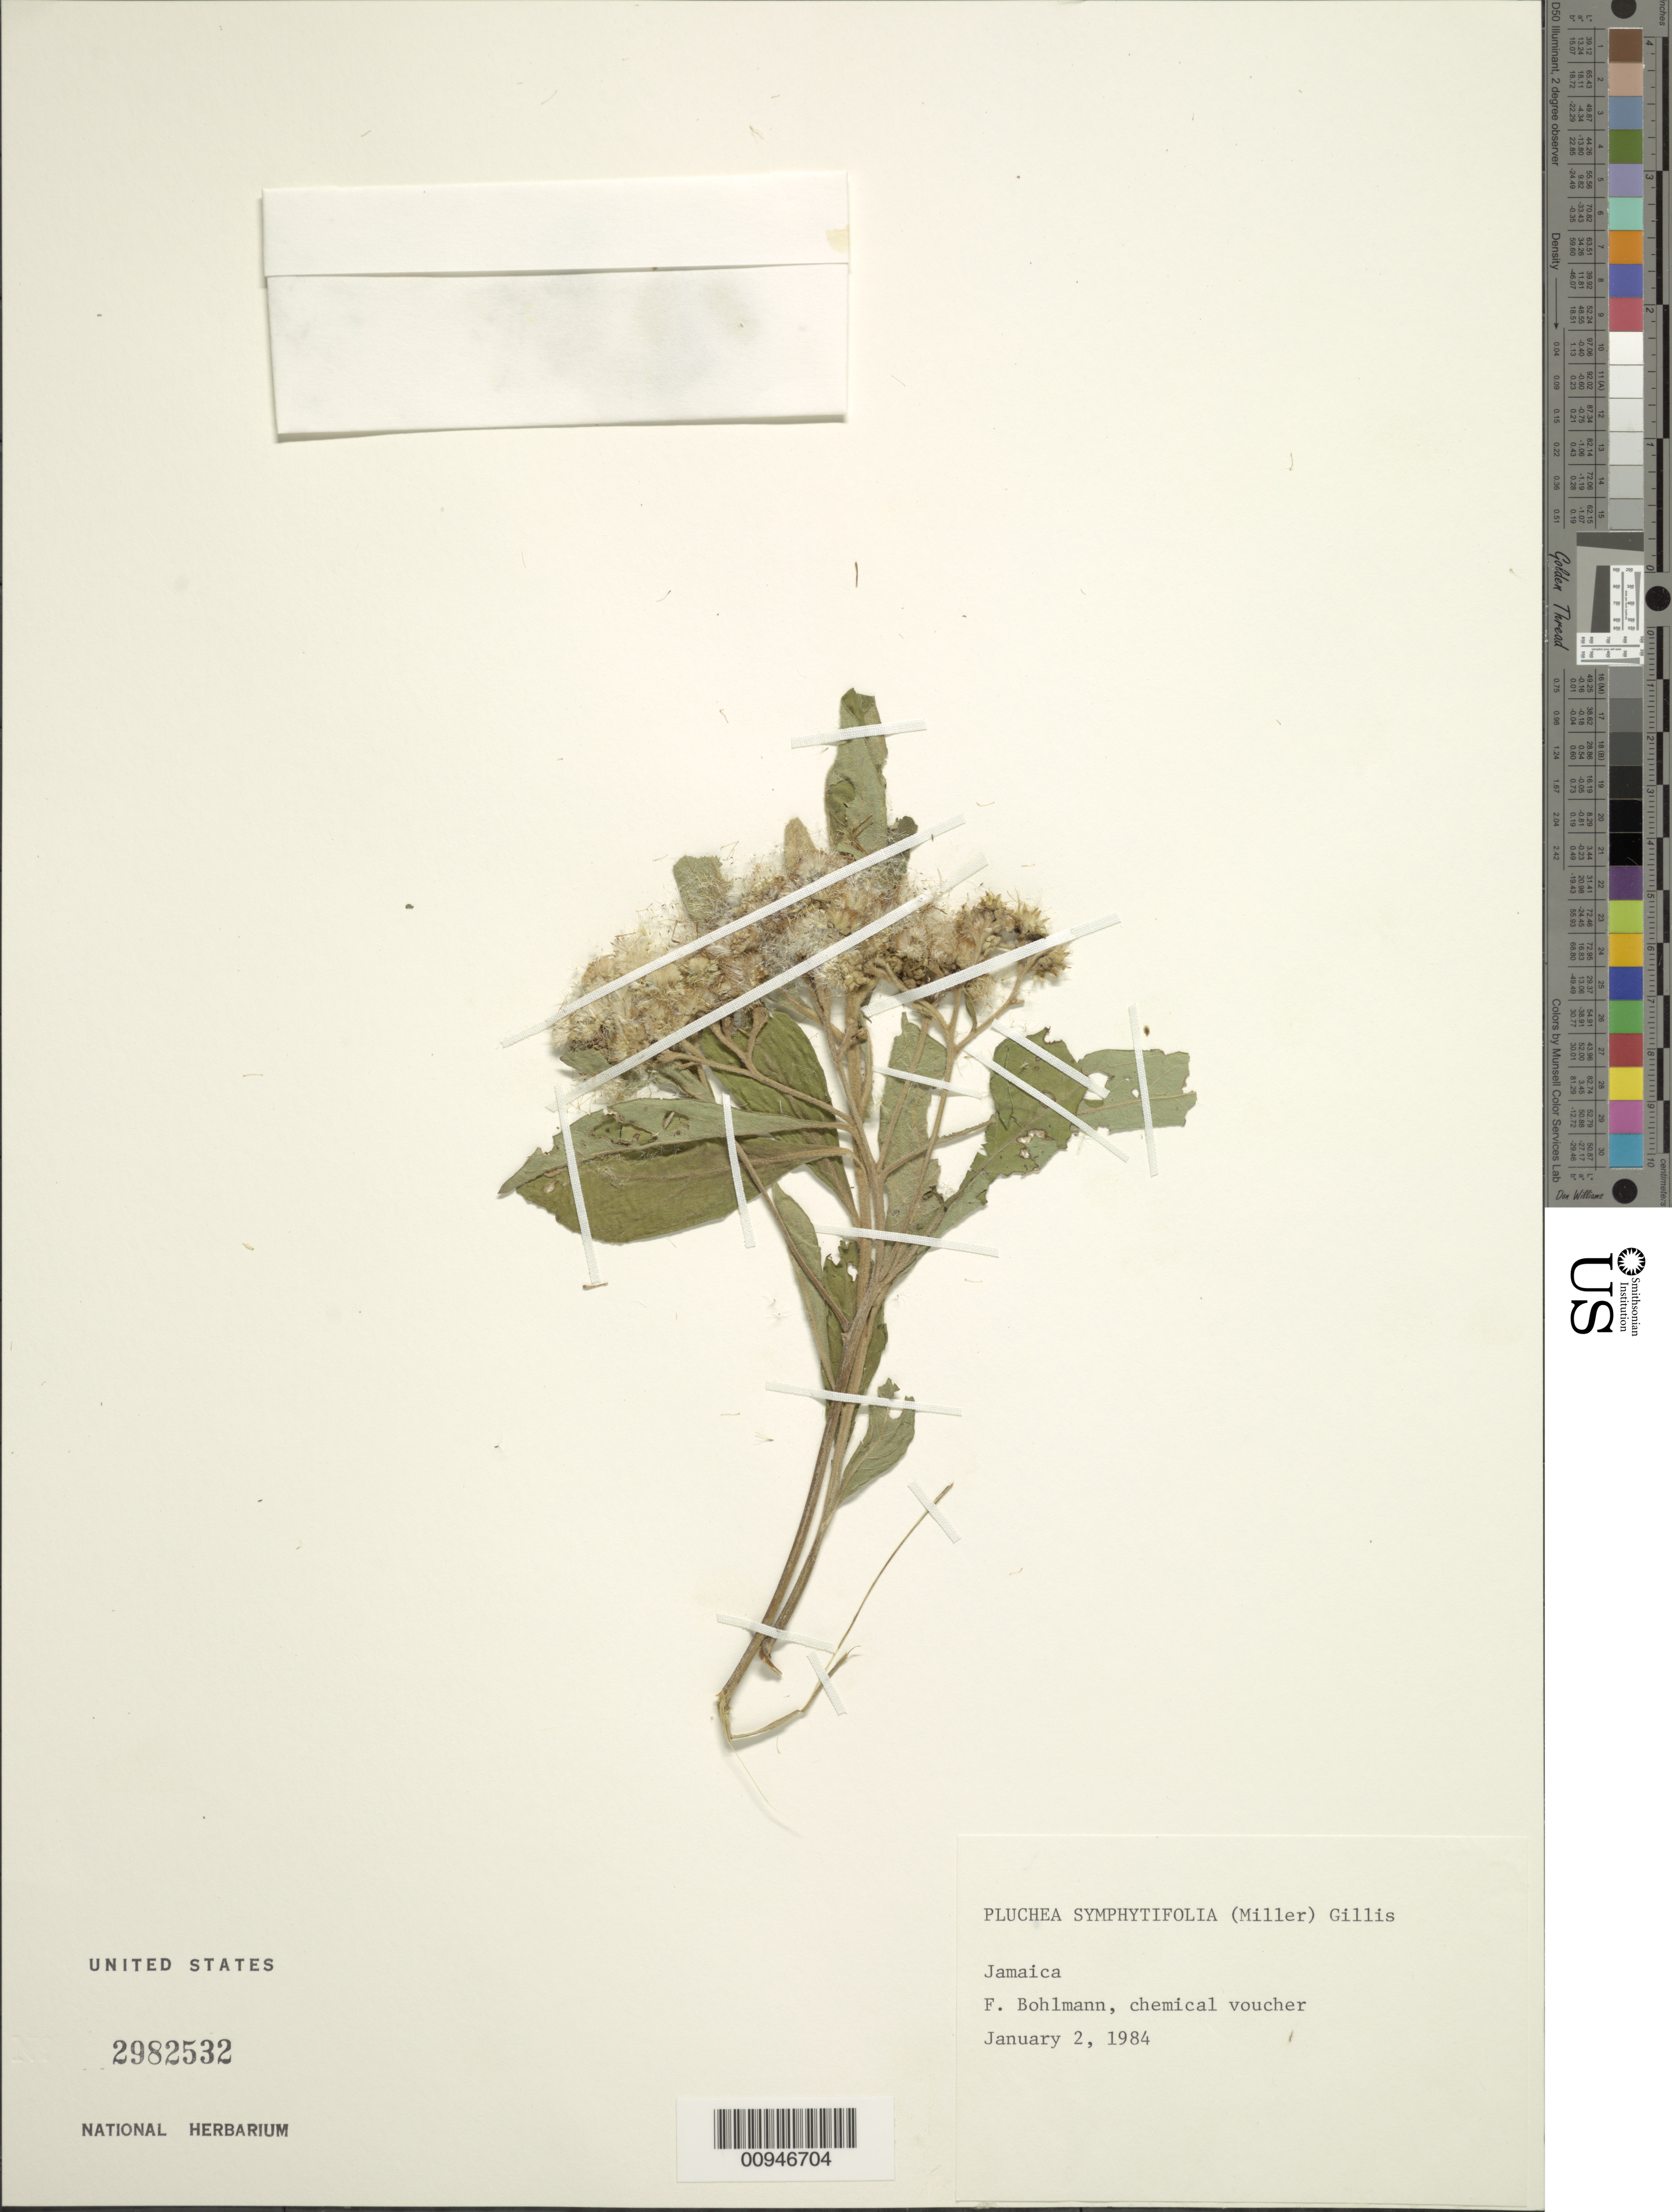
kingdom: Plantae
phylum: Tracheophyta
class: Magnoliopsida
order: Asterales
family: Asteraceae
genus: Pluchea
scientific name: Pluchea sp.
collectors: Bohlmann, F.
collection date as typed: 02 Jan 1984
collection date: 1984-01-02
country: Jamaica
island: Jamaica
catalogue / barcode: US 2982532